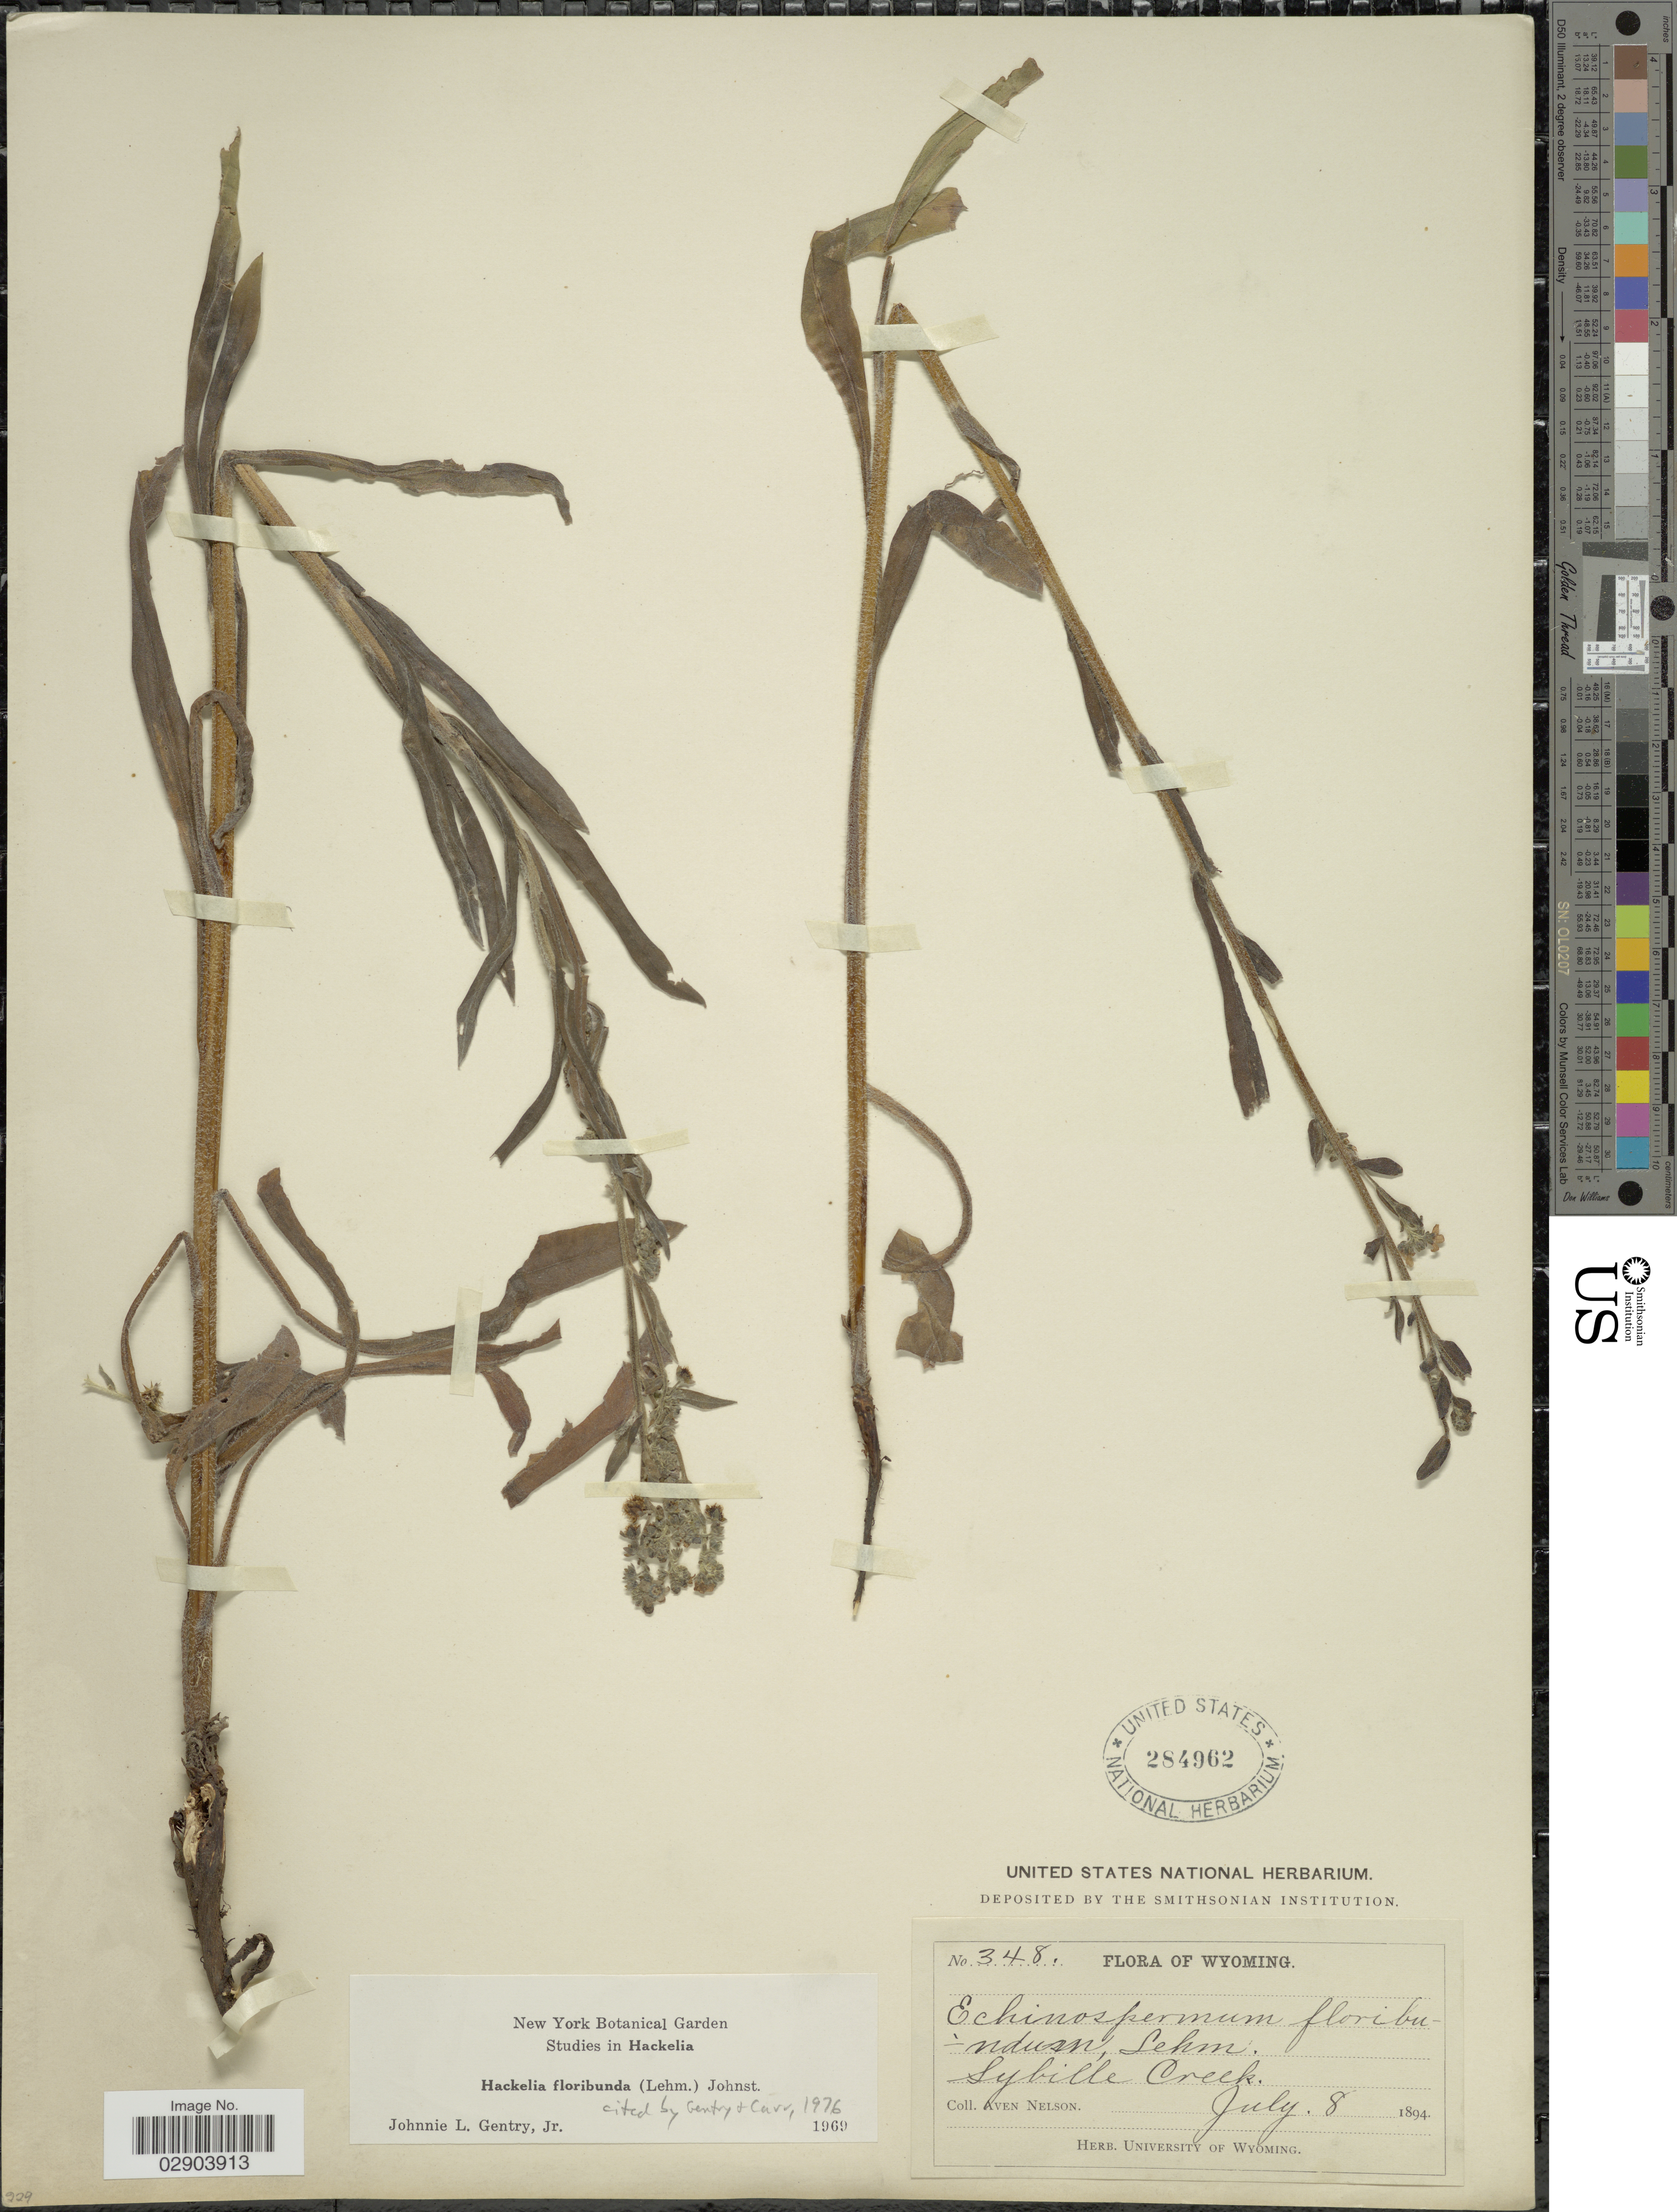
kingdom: Plantae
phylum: Tracheophyta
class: Magnoliopsida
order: Boraginales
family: Boraginaceae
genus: Hackelia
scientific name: Hackelia floribunda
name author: (Lehm.) I.M. Johnst.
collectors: A. Nelson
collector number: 348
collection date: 1894-07-08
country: United States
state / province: Wyoming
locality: Sybille Creek.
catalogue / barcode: US 284962